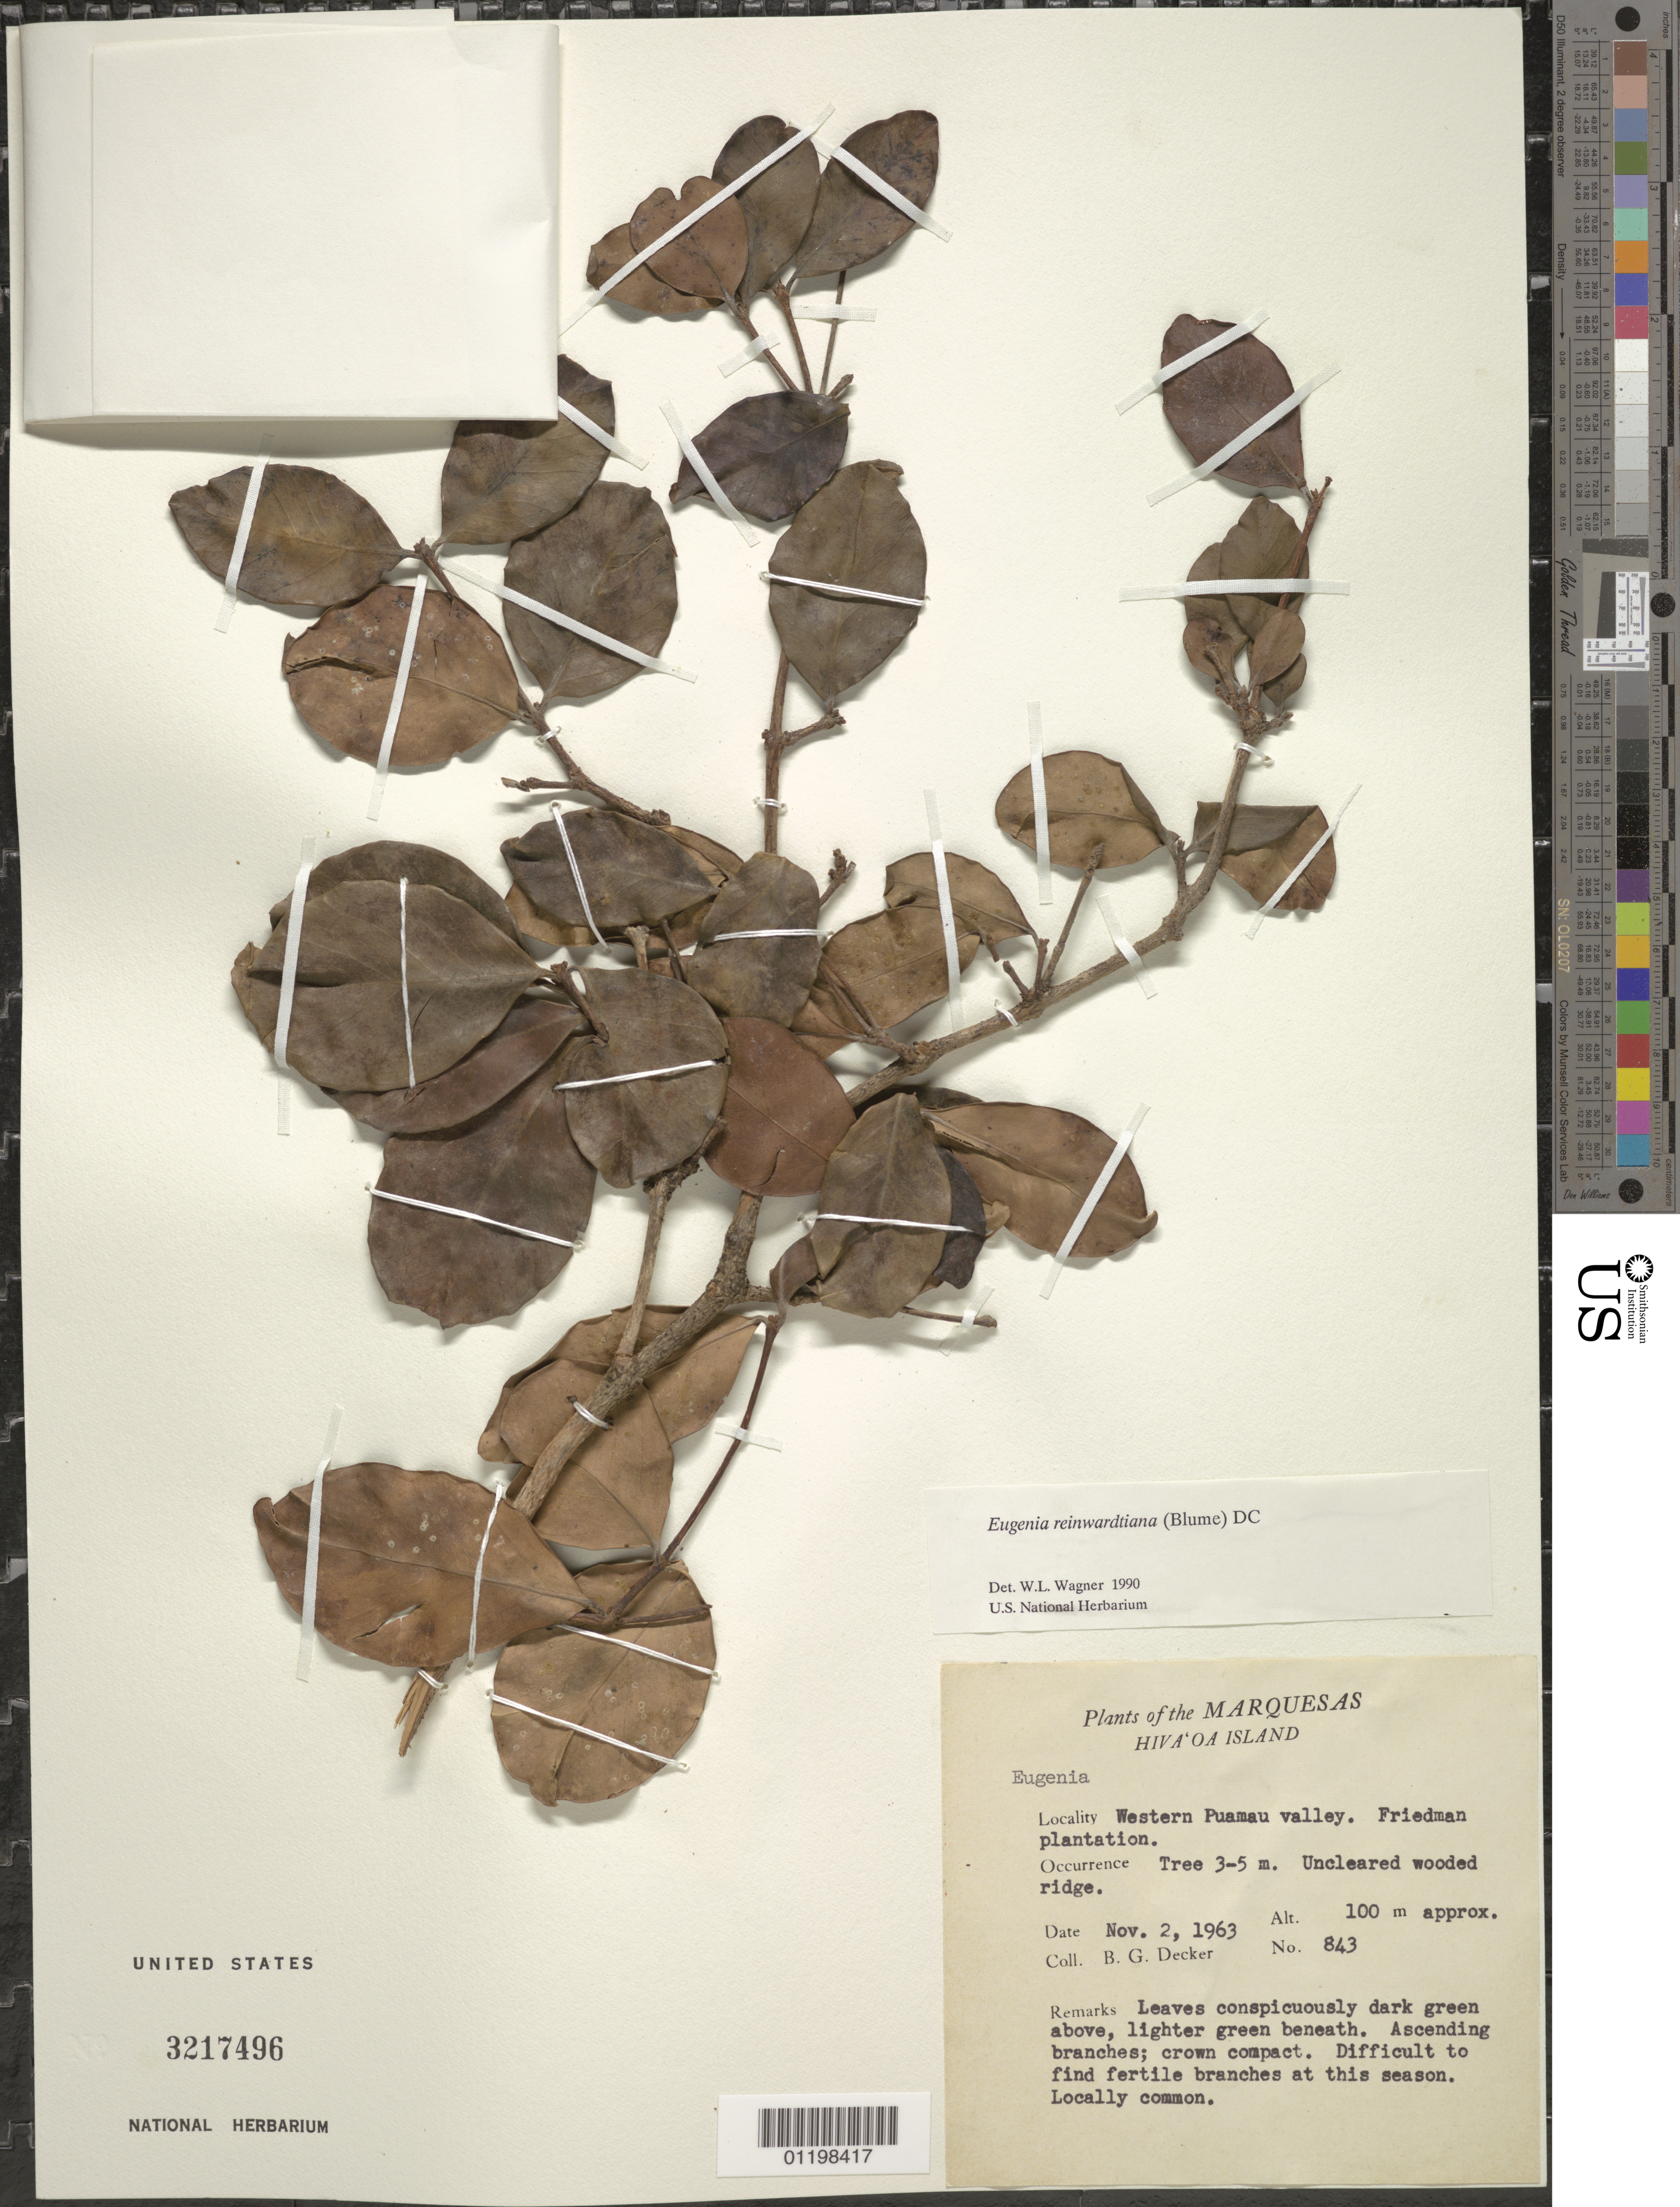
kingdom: Plantae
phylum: Tracheophyta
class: Magnoliopsida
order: Myrtales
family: Myrtaceae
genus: Eugenia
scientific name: Eugenia reinwardtiana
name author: (Blume) DC.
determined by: Wagner, W. L., (BOT), Smithsonian Institution - National Museum of Natural History (UNITED STATES)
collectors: B. G. Decker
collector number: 843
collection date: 1963-11-02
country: French Polynesia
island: Hiva Oa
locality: W Puamau Valley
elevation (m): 100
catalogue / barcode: US 3217496